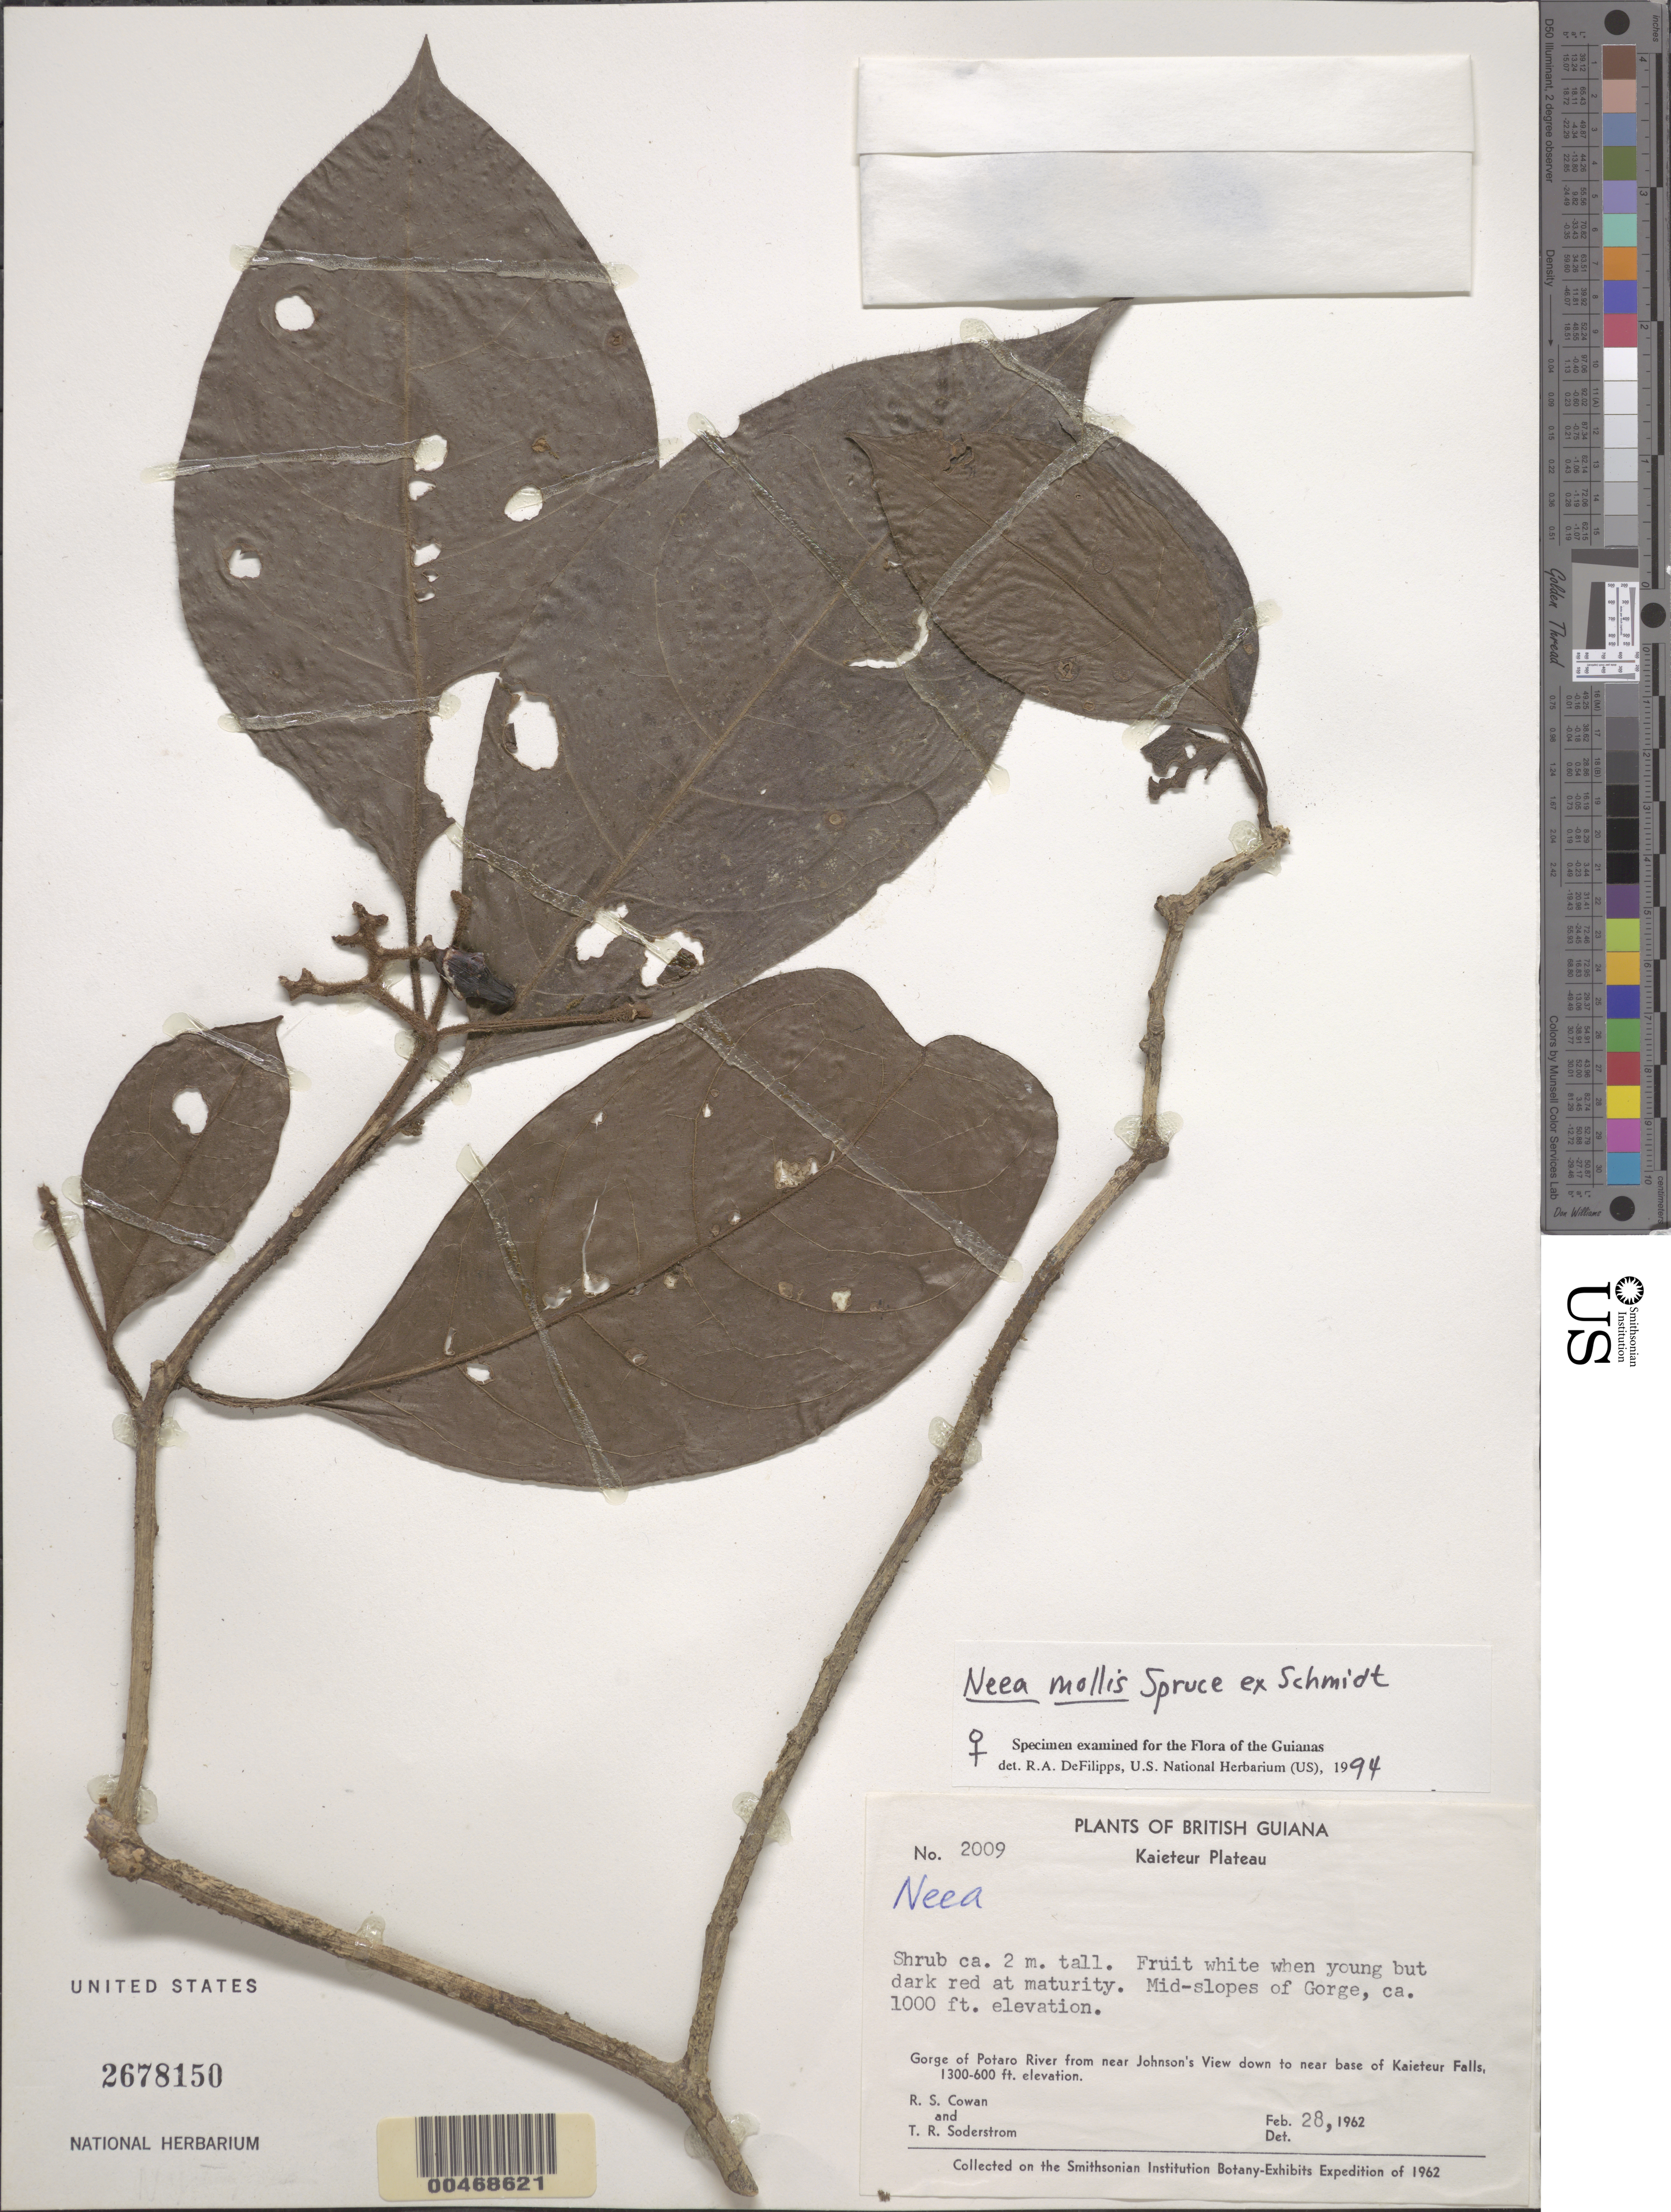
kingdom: Plantae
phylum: Tracheophyta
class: Magnoliopsida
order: Caryophyllales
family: Nyctaginaceae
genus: Neea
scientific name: Neea mollis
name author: Spruce ex J.A. Schmidt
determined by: DeFilipps, R. A.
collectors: R. S. Cowan & T. R. Soderstrom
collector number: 2009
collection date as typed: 28 Feb 1962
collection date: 1962-02-28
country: Guyana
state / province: Potaro-Siparuni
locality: Gorge of Potaro River, from near Johnson's View down to near base of Kaieteur Fall. [in former Mazaruni-Potaro Region.]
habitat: Mid-slopes of river gorge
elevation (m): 305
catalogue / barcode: US 2678150